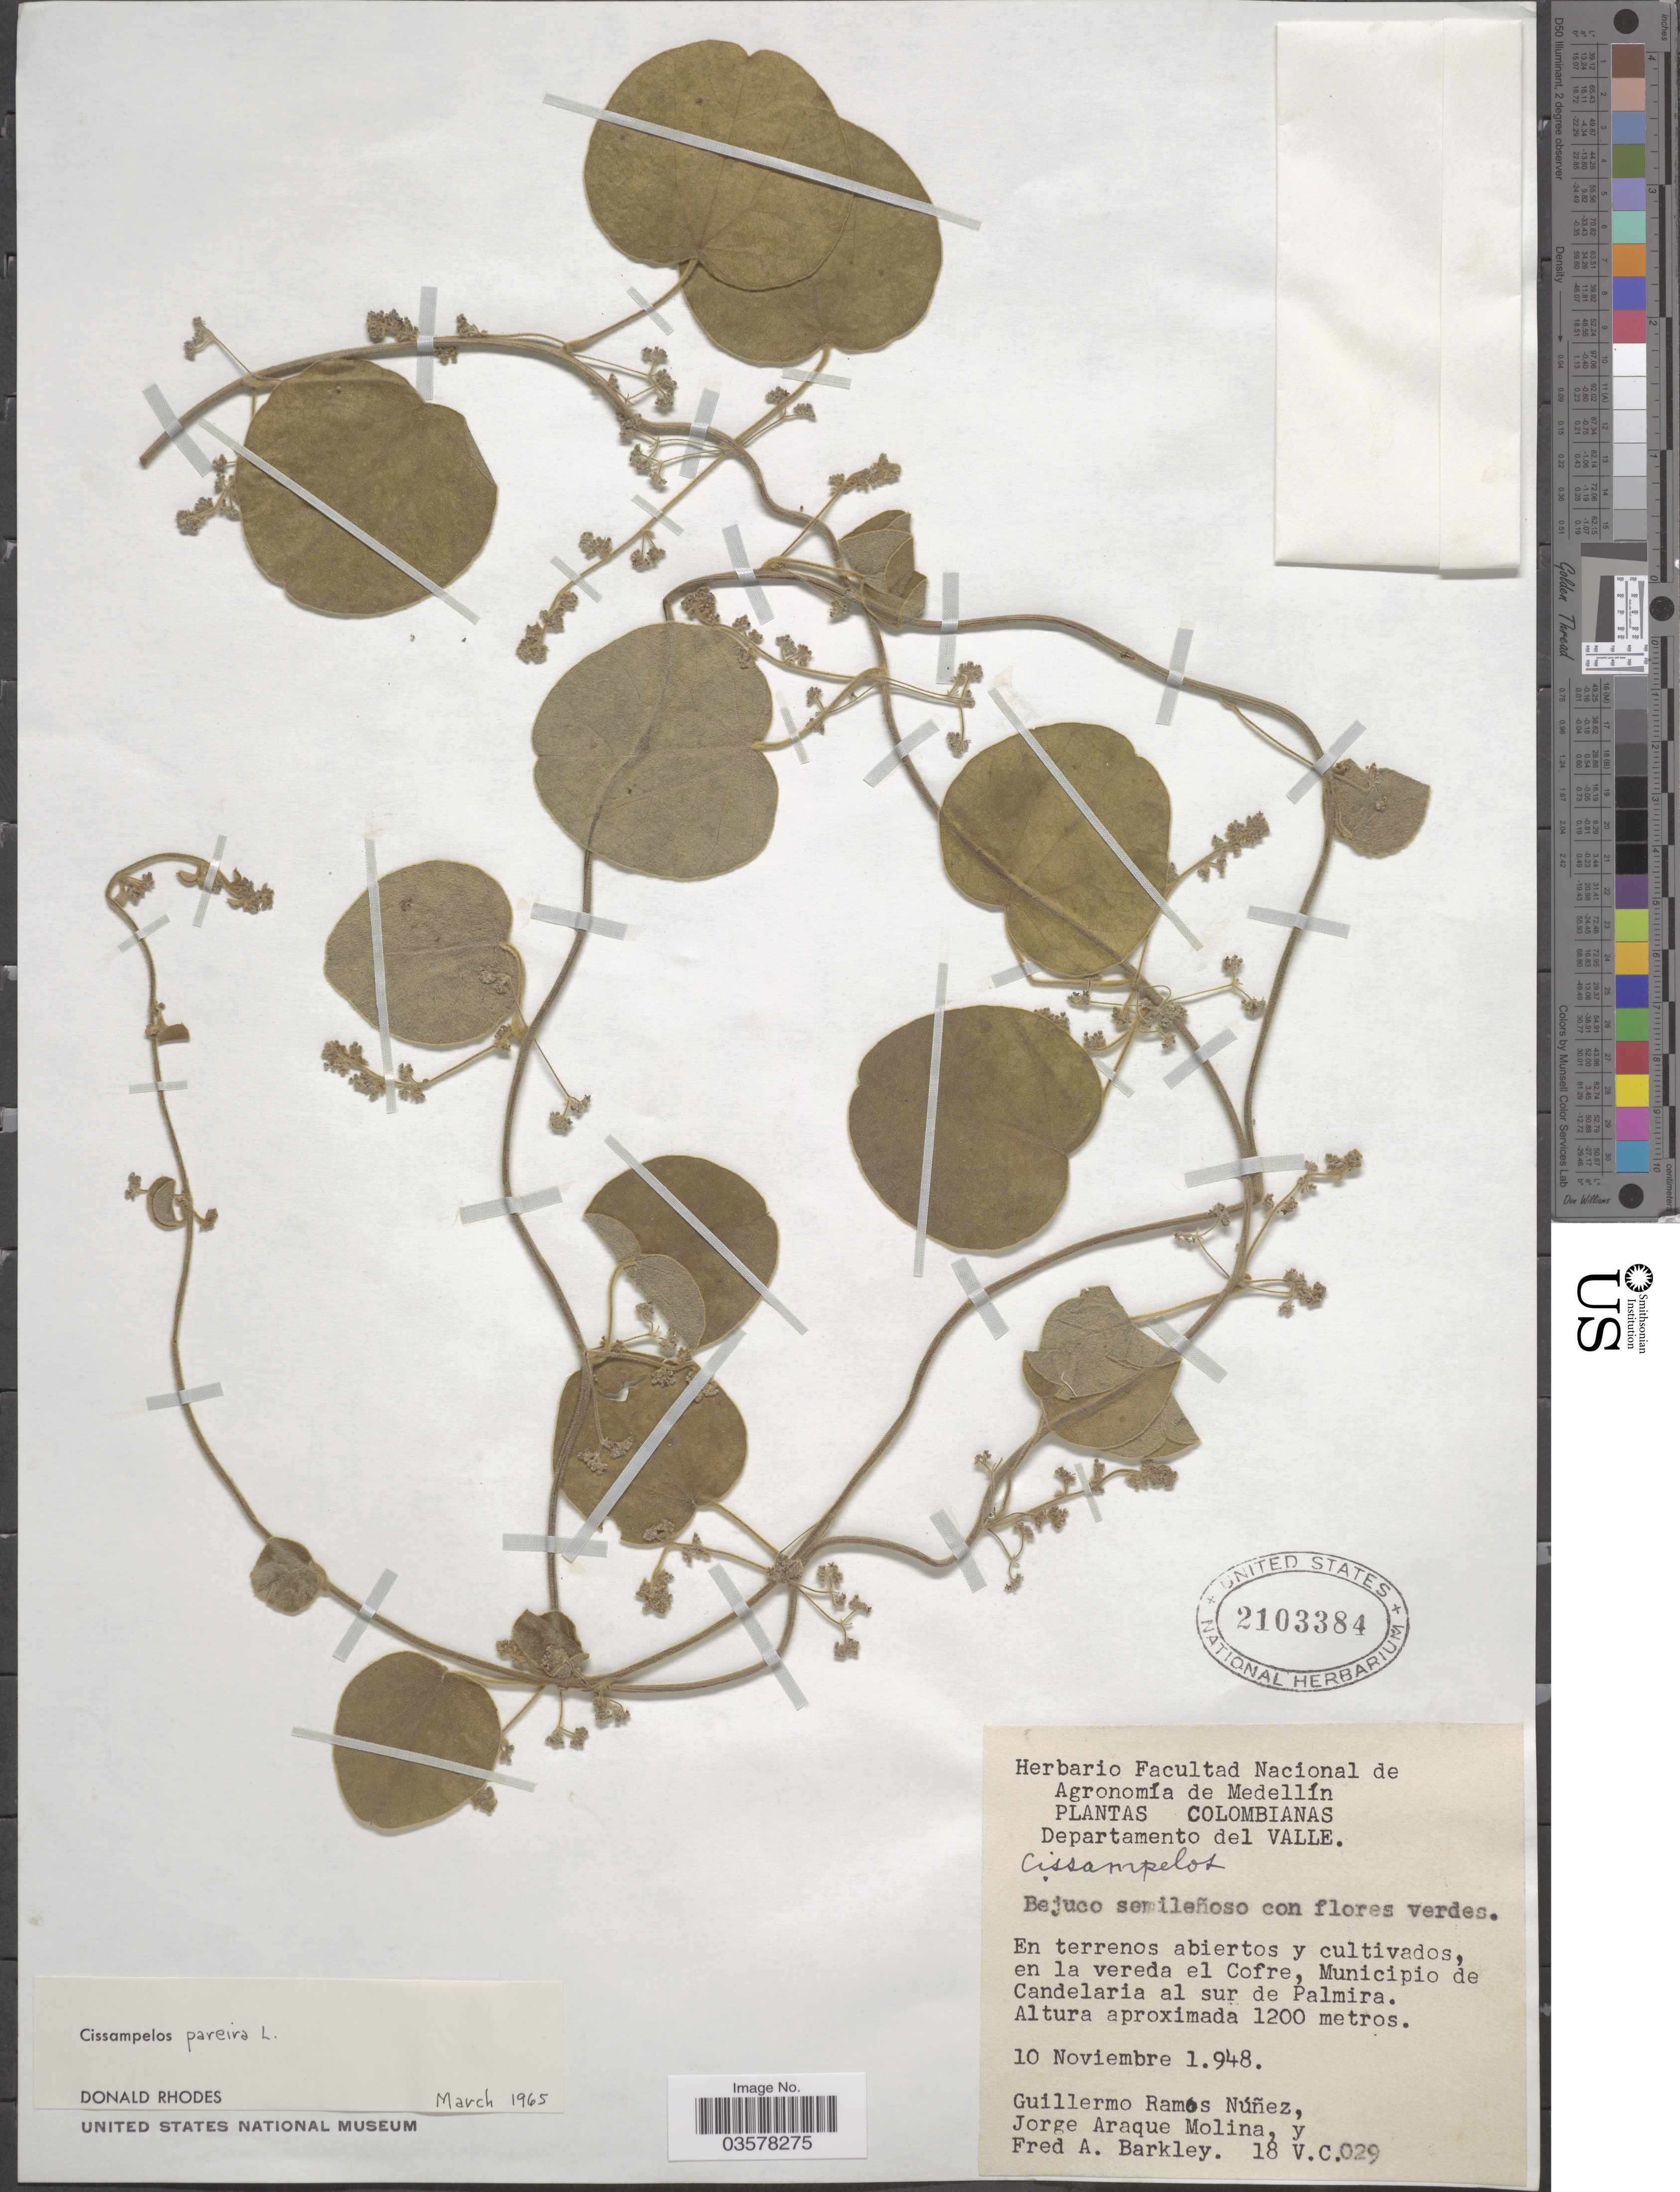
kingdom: Plantae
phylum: Tracheophyta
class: Magnoliopsida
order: Ranunculales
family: Menispermaceae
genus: Cissampelos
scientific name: Cissampelos pareira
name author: L.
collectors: G. Nuñez, J. A. Molina & F. A. Barkley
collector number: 18 V.C. 029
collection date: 1948-11-10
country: Colombia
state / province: Valle del Cauca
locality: Departamento del Valle. En terrenos abiertos y cultivados, en la vereda el Cofre, Municipio de Candelaria al sur de Palmira.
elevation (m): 1200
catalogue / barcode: US 2103384